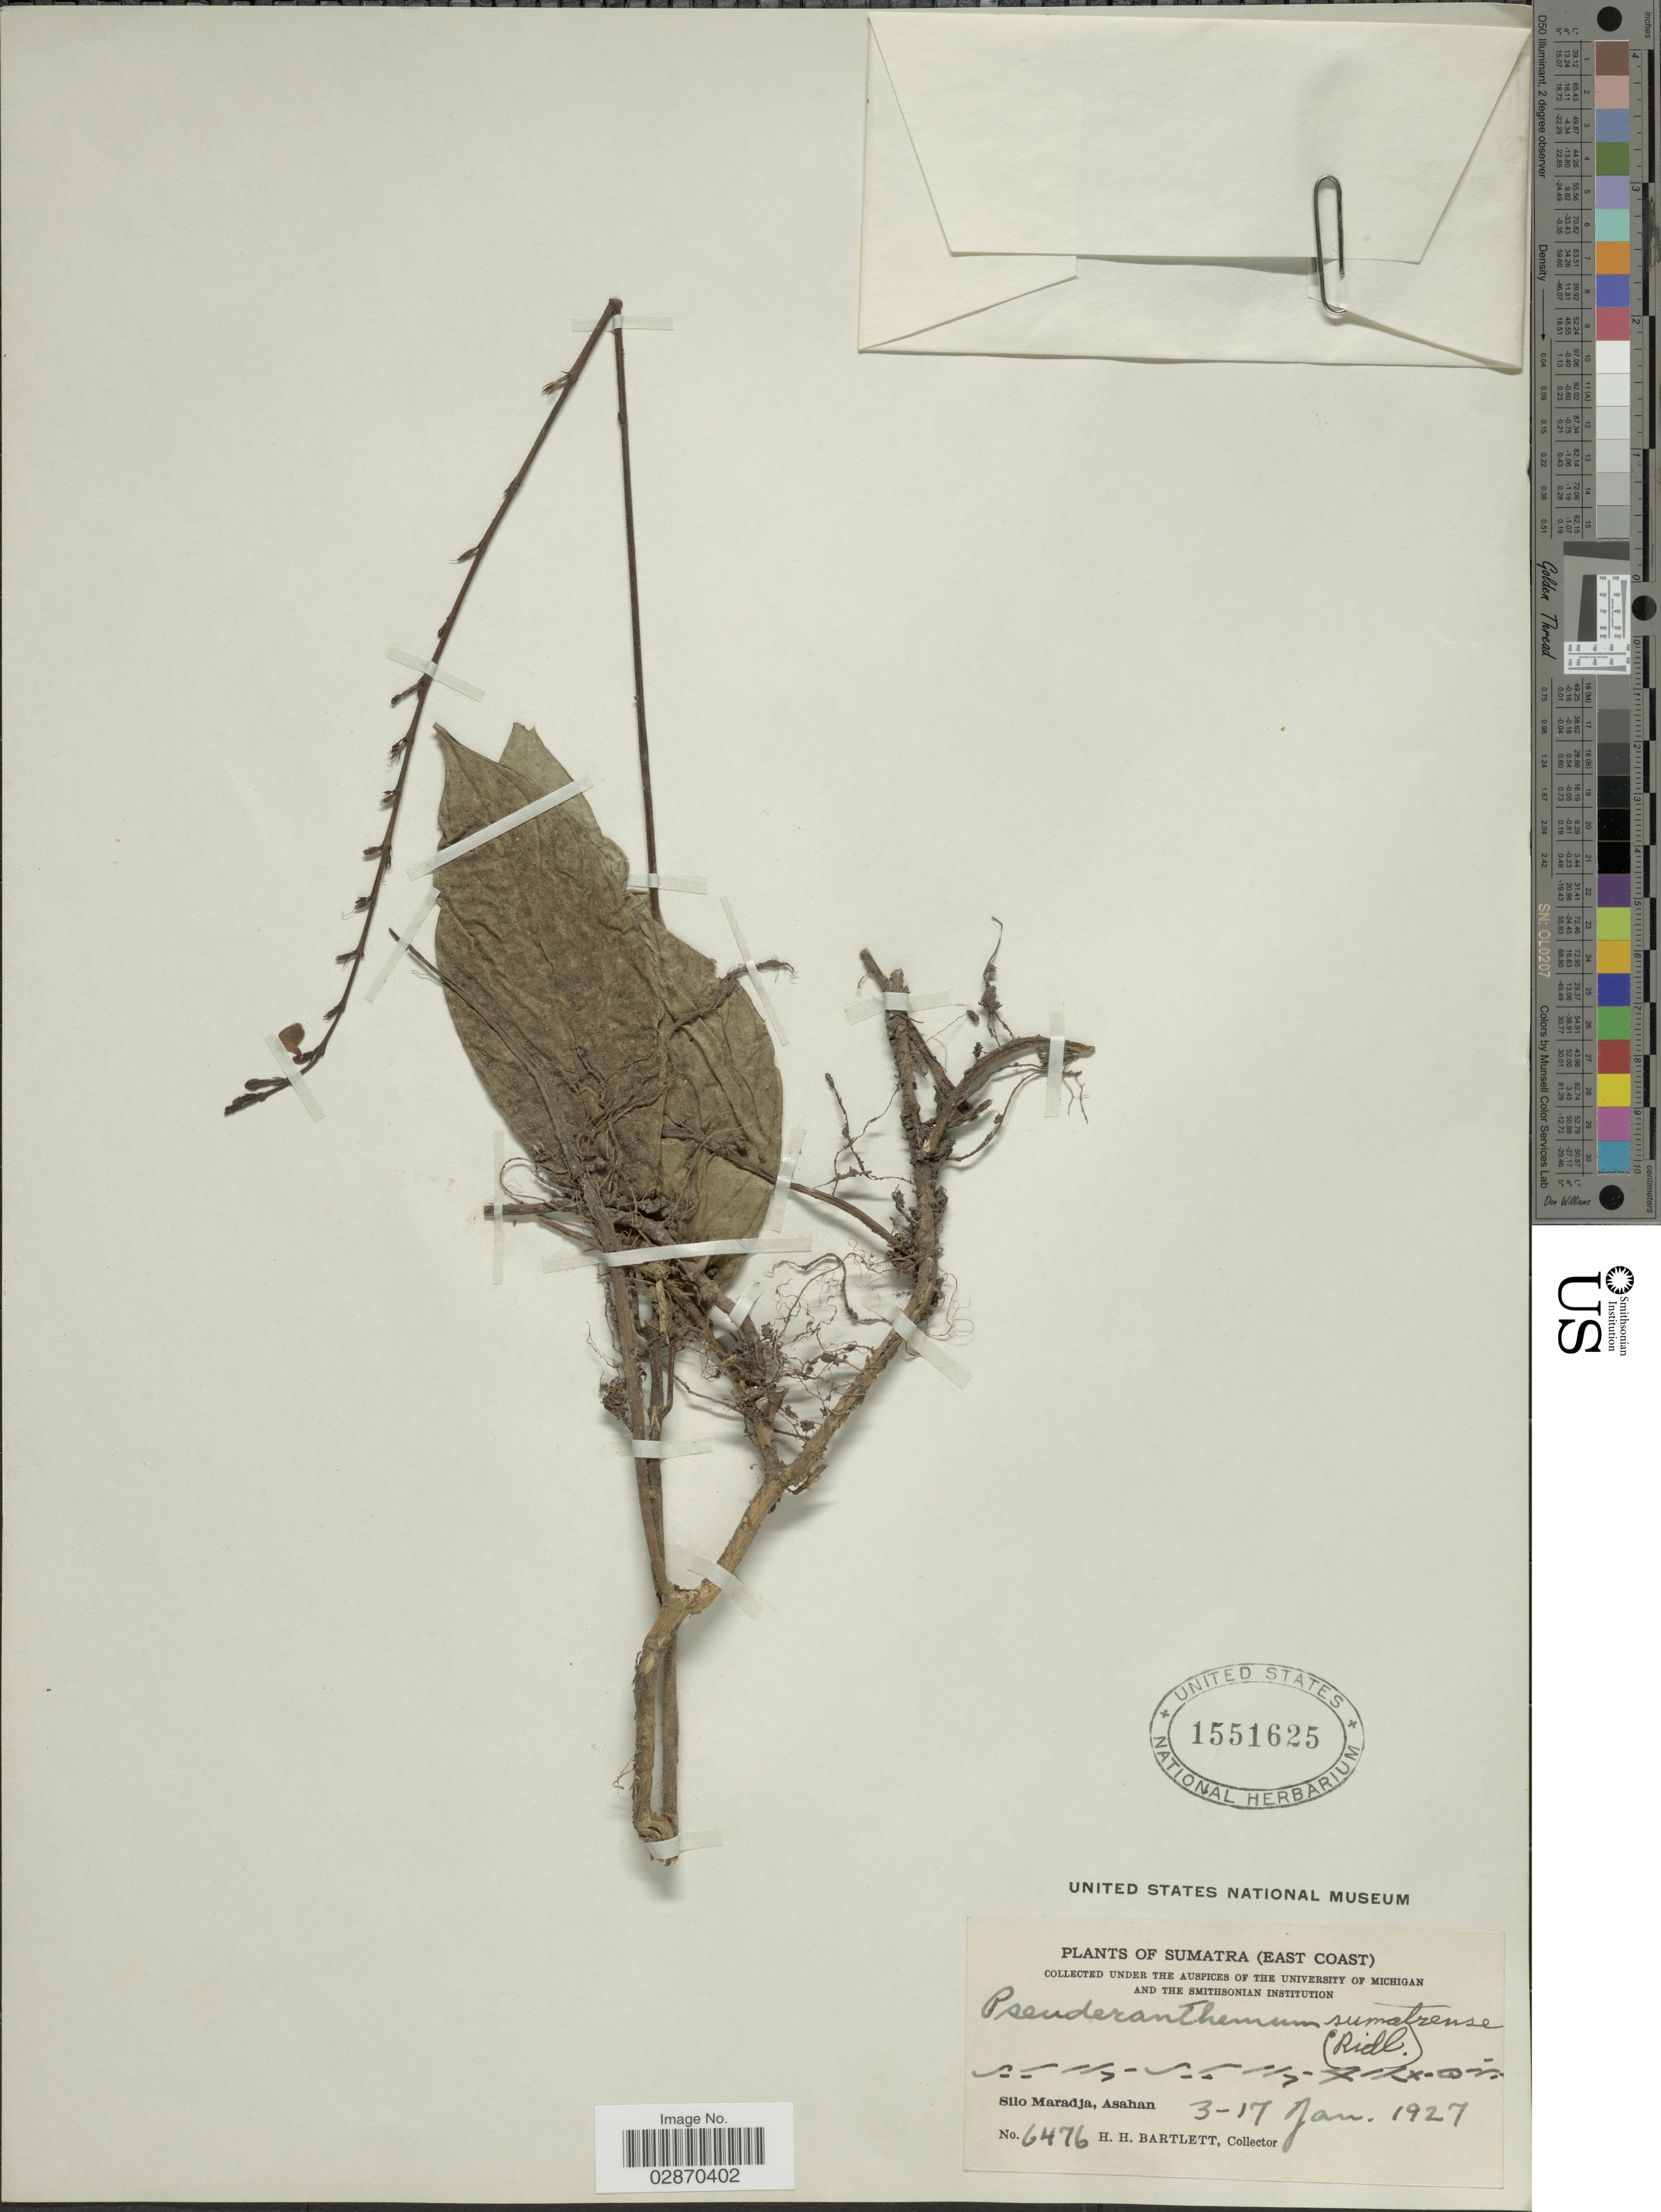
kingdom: Plantae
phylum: Tracheophyta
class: Magnoliopsida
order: Lamiales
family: Acanthaceae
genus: Pseuderanthemum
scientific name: Pseuderanthemum sumatrense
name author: (Ridl.) Merr.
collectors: H. H. Bartlett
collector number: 6476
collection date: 1927-01-03/1927-01-17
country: Indonesia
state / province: Sumatra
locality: (East Coast). Silo Maradja, Asahan.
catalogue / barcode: US 1551625